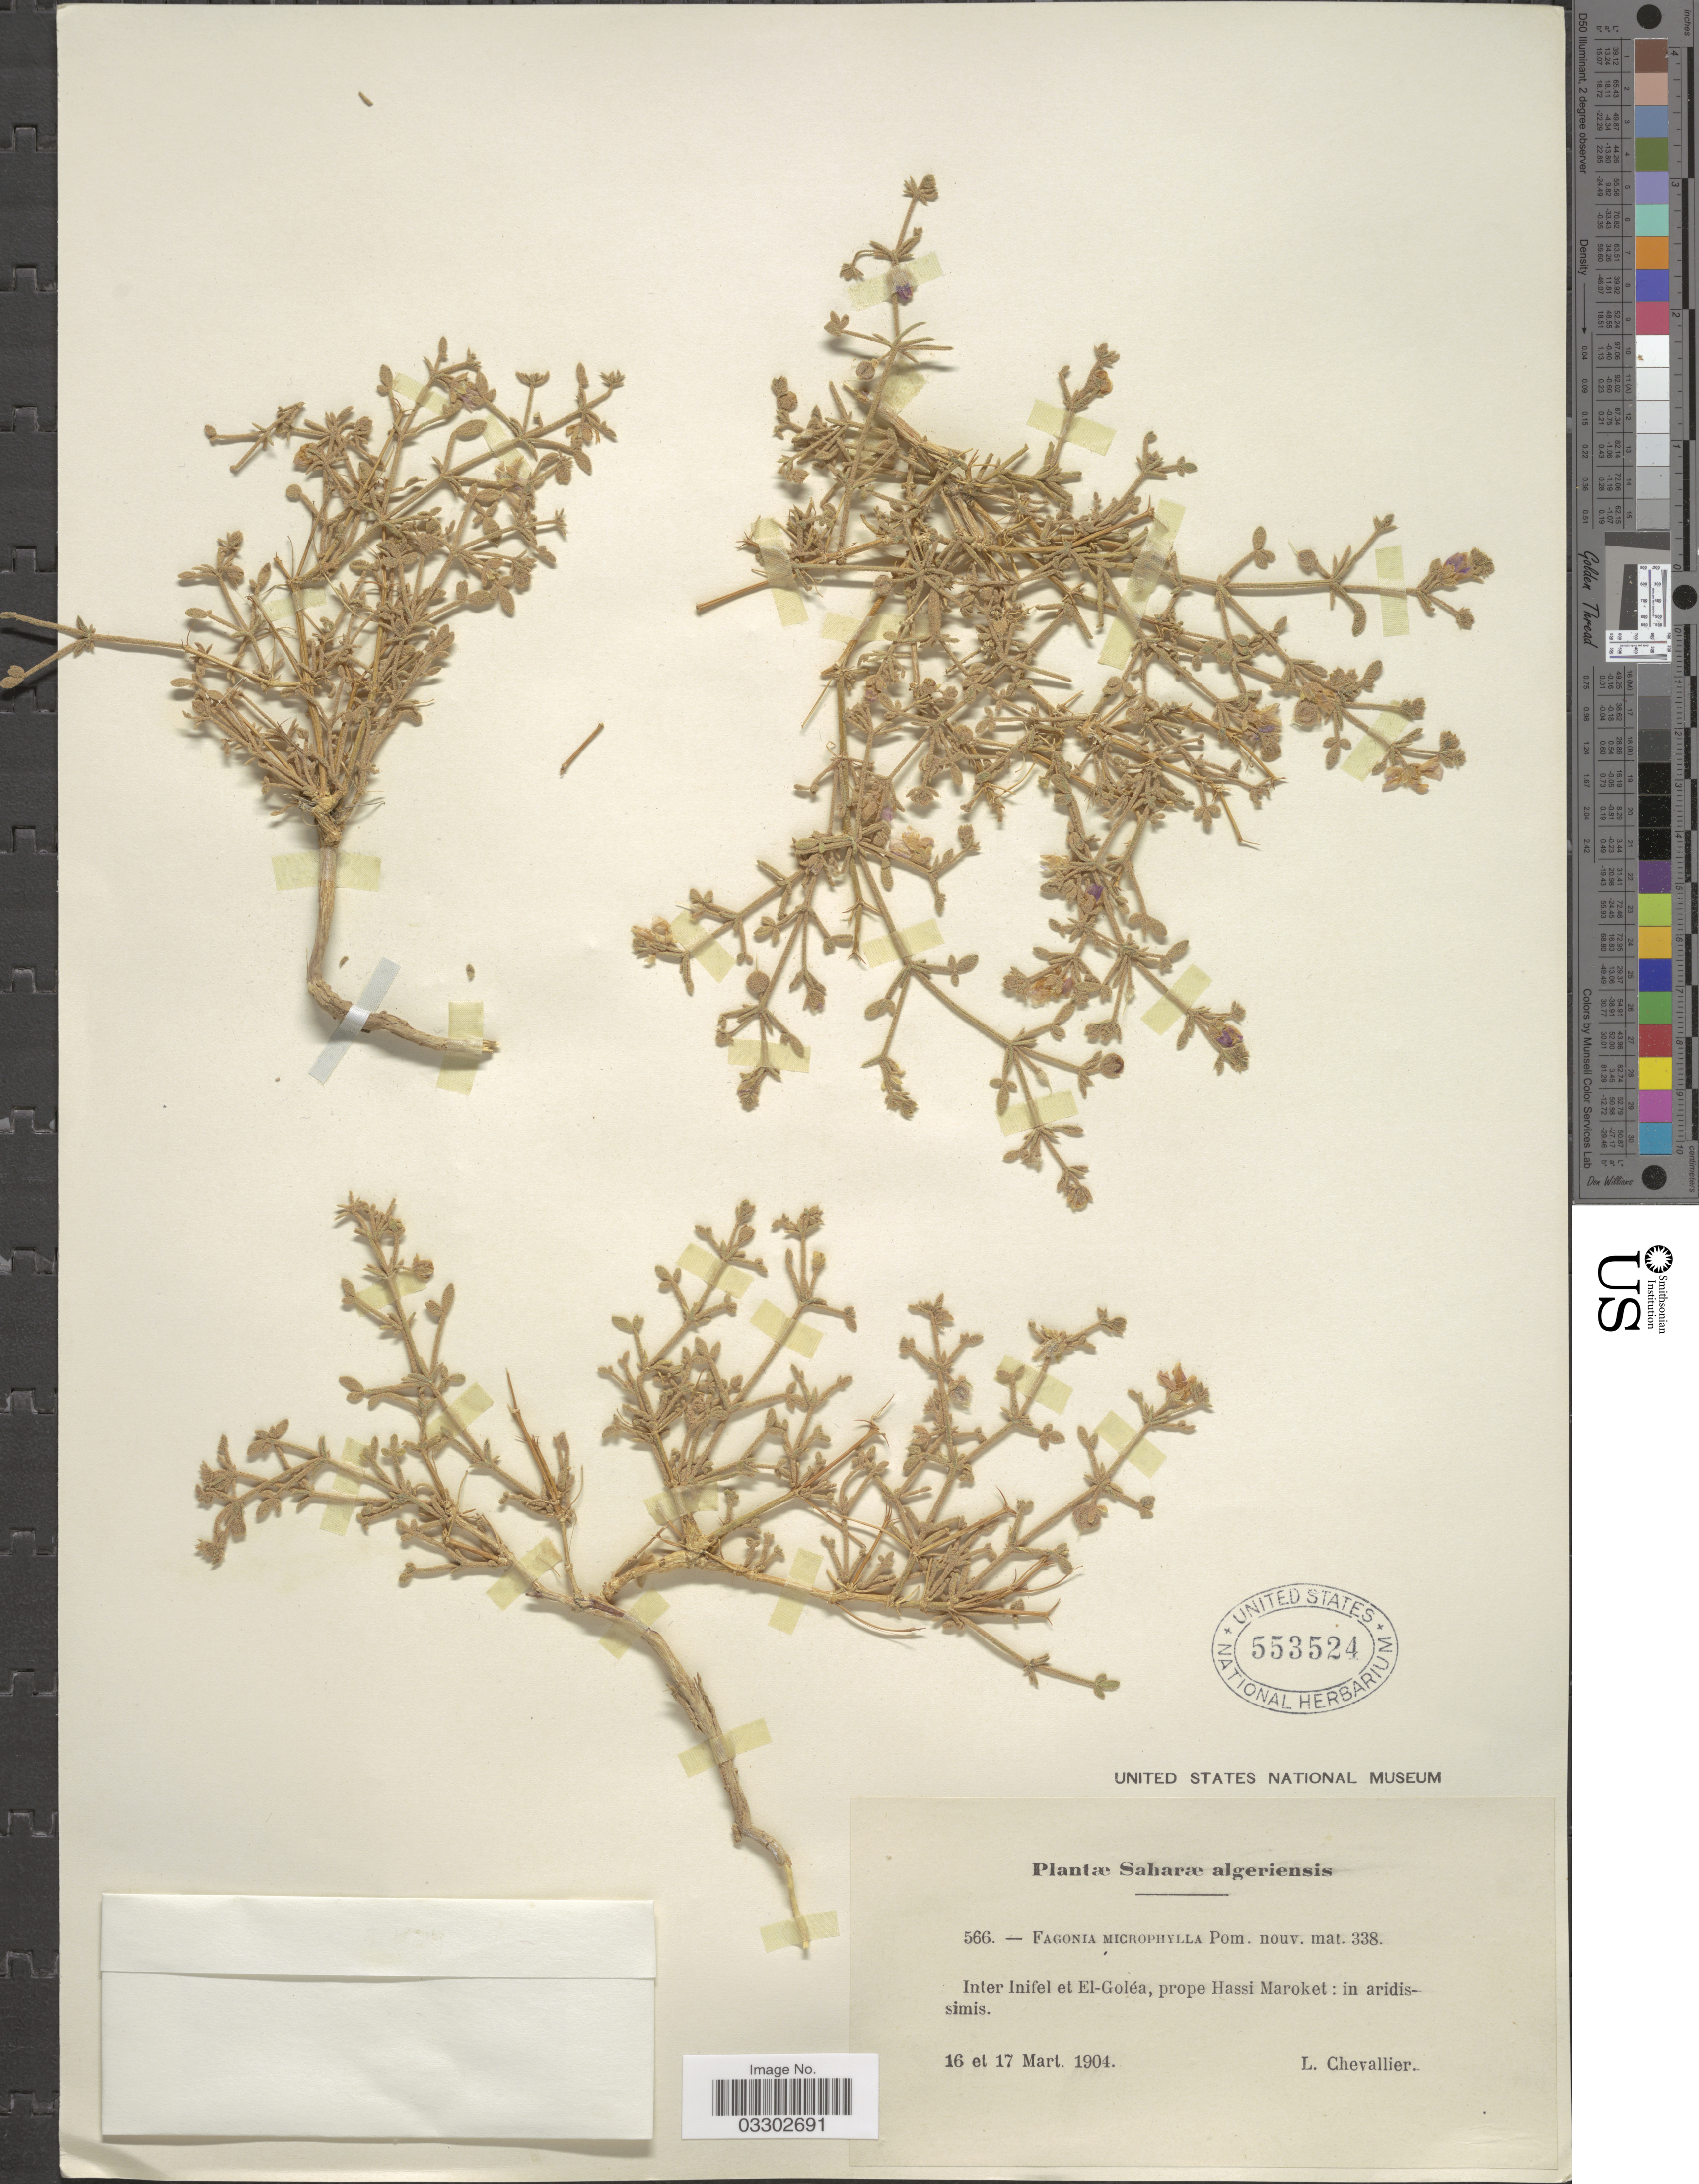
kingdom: Plantae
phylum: Tracheophyta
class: Magnoliopsida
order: Zygophyllales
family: Zygophyllaceae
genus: Fagonia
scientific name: Fagonia microphylla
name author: Pomel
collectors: L. Chevallier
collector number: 566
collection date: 1904-03-16/1904-03-17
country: Algeria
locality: Saharæ algeriensis. Inter Inifel et El-Goléa, prope Hassi Maroket.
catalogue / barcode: US 553524